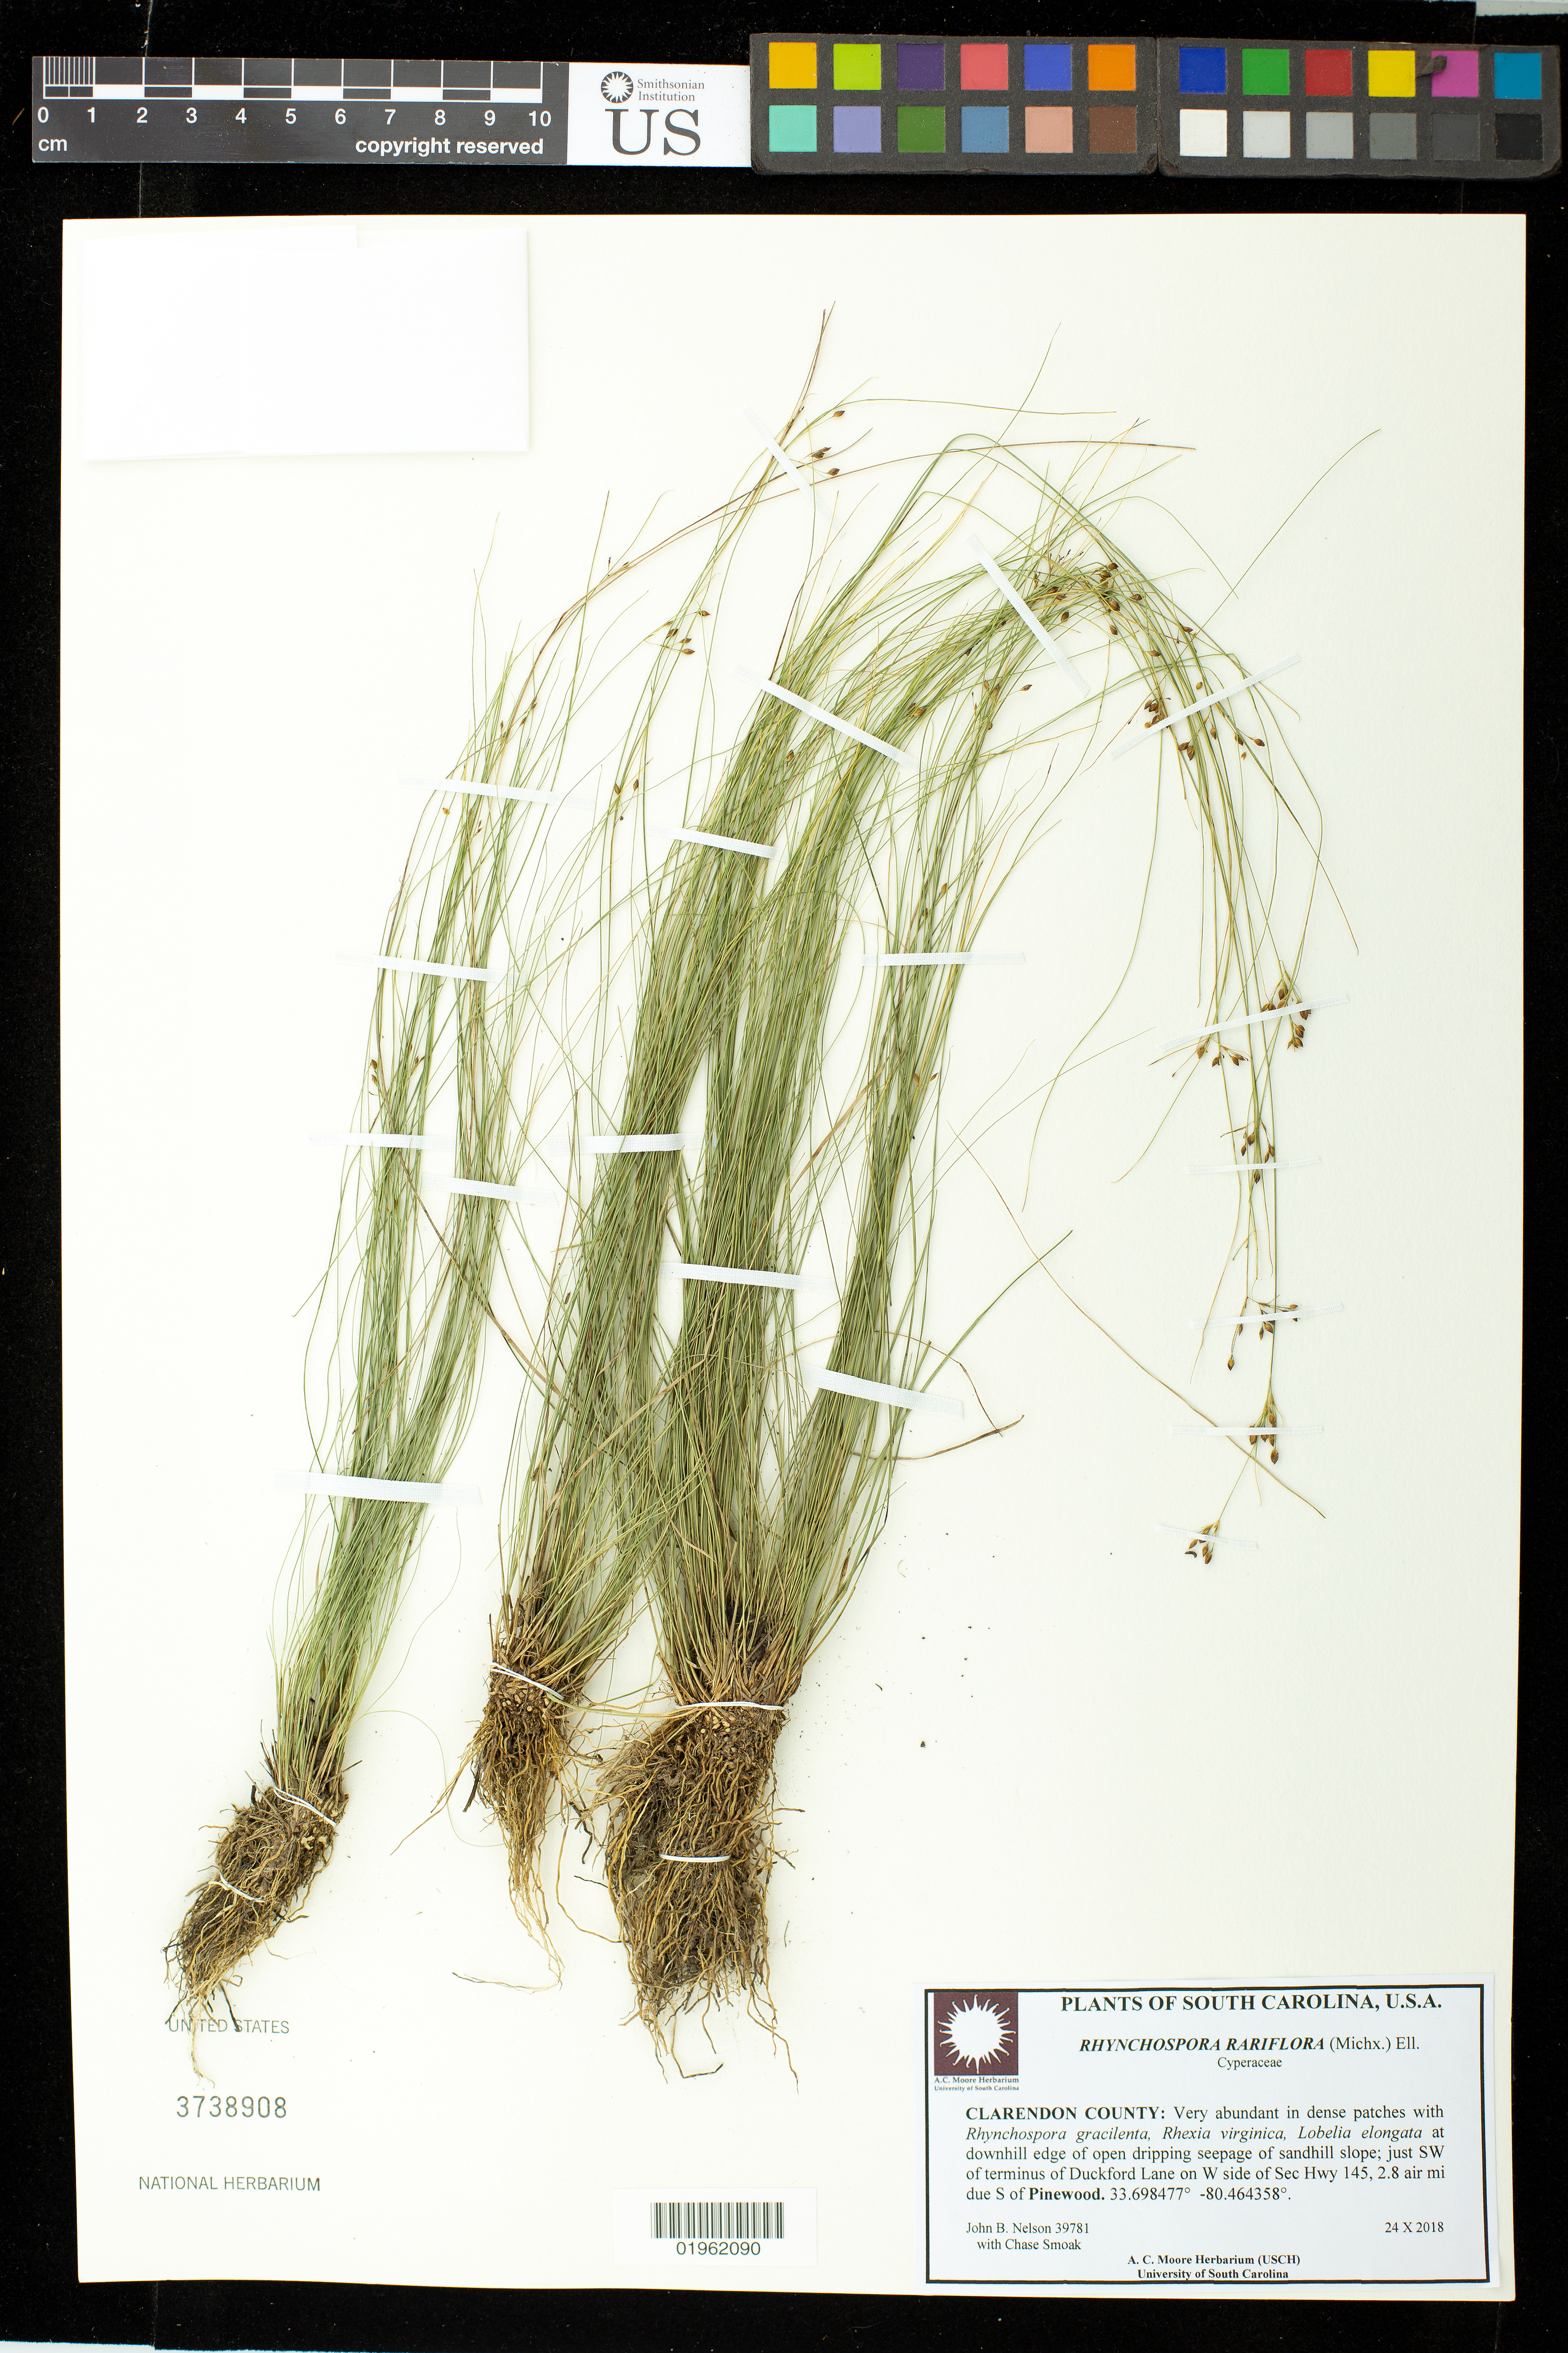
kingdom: Plantae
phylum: Tracheophyta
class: Liliopsida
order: Poales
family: Cyperaceae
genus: Rhynchospora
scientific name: Rhynchospora rariflora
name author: (Michx.) Elliott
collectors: J. Nelson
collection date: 2018-10-24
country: United States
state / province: South Carolina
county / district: Clarendon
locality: SW of terminus of Duckford Lane and W side of Sec Hwy 145, 2.8 air mi due S of Pinewood.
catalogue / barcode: US 3738908